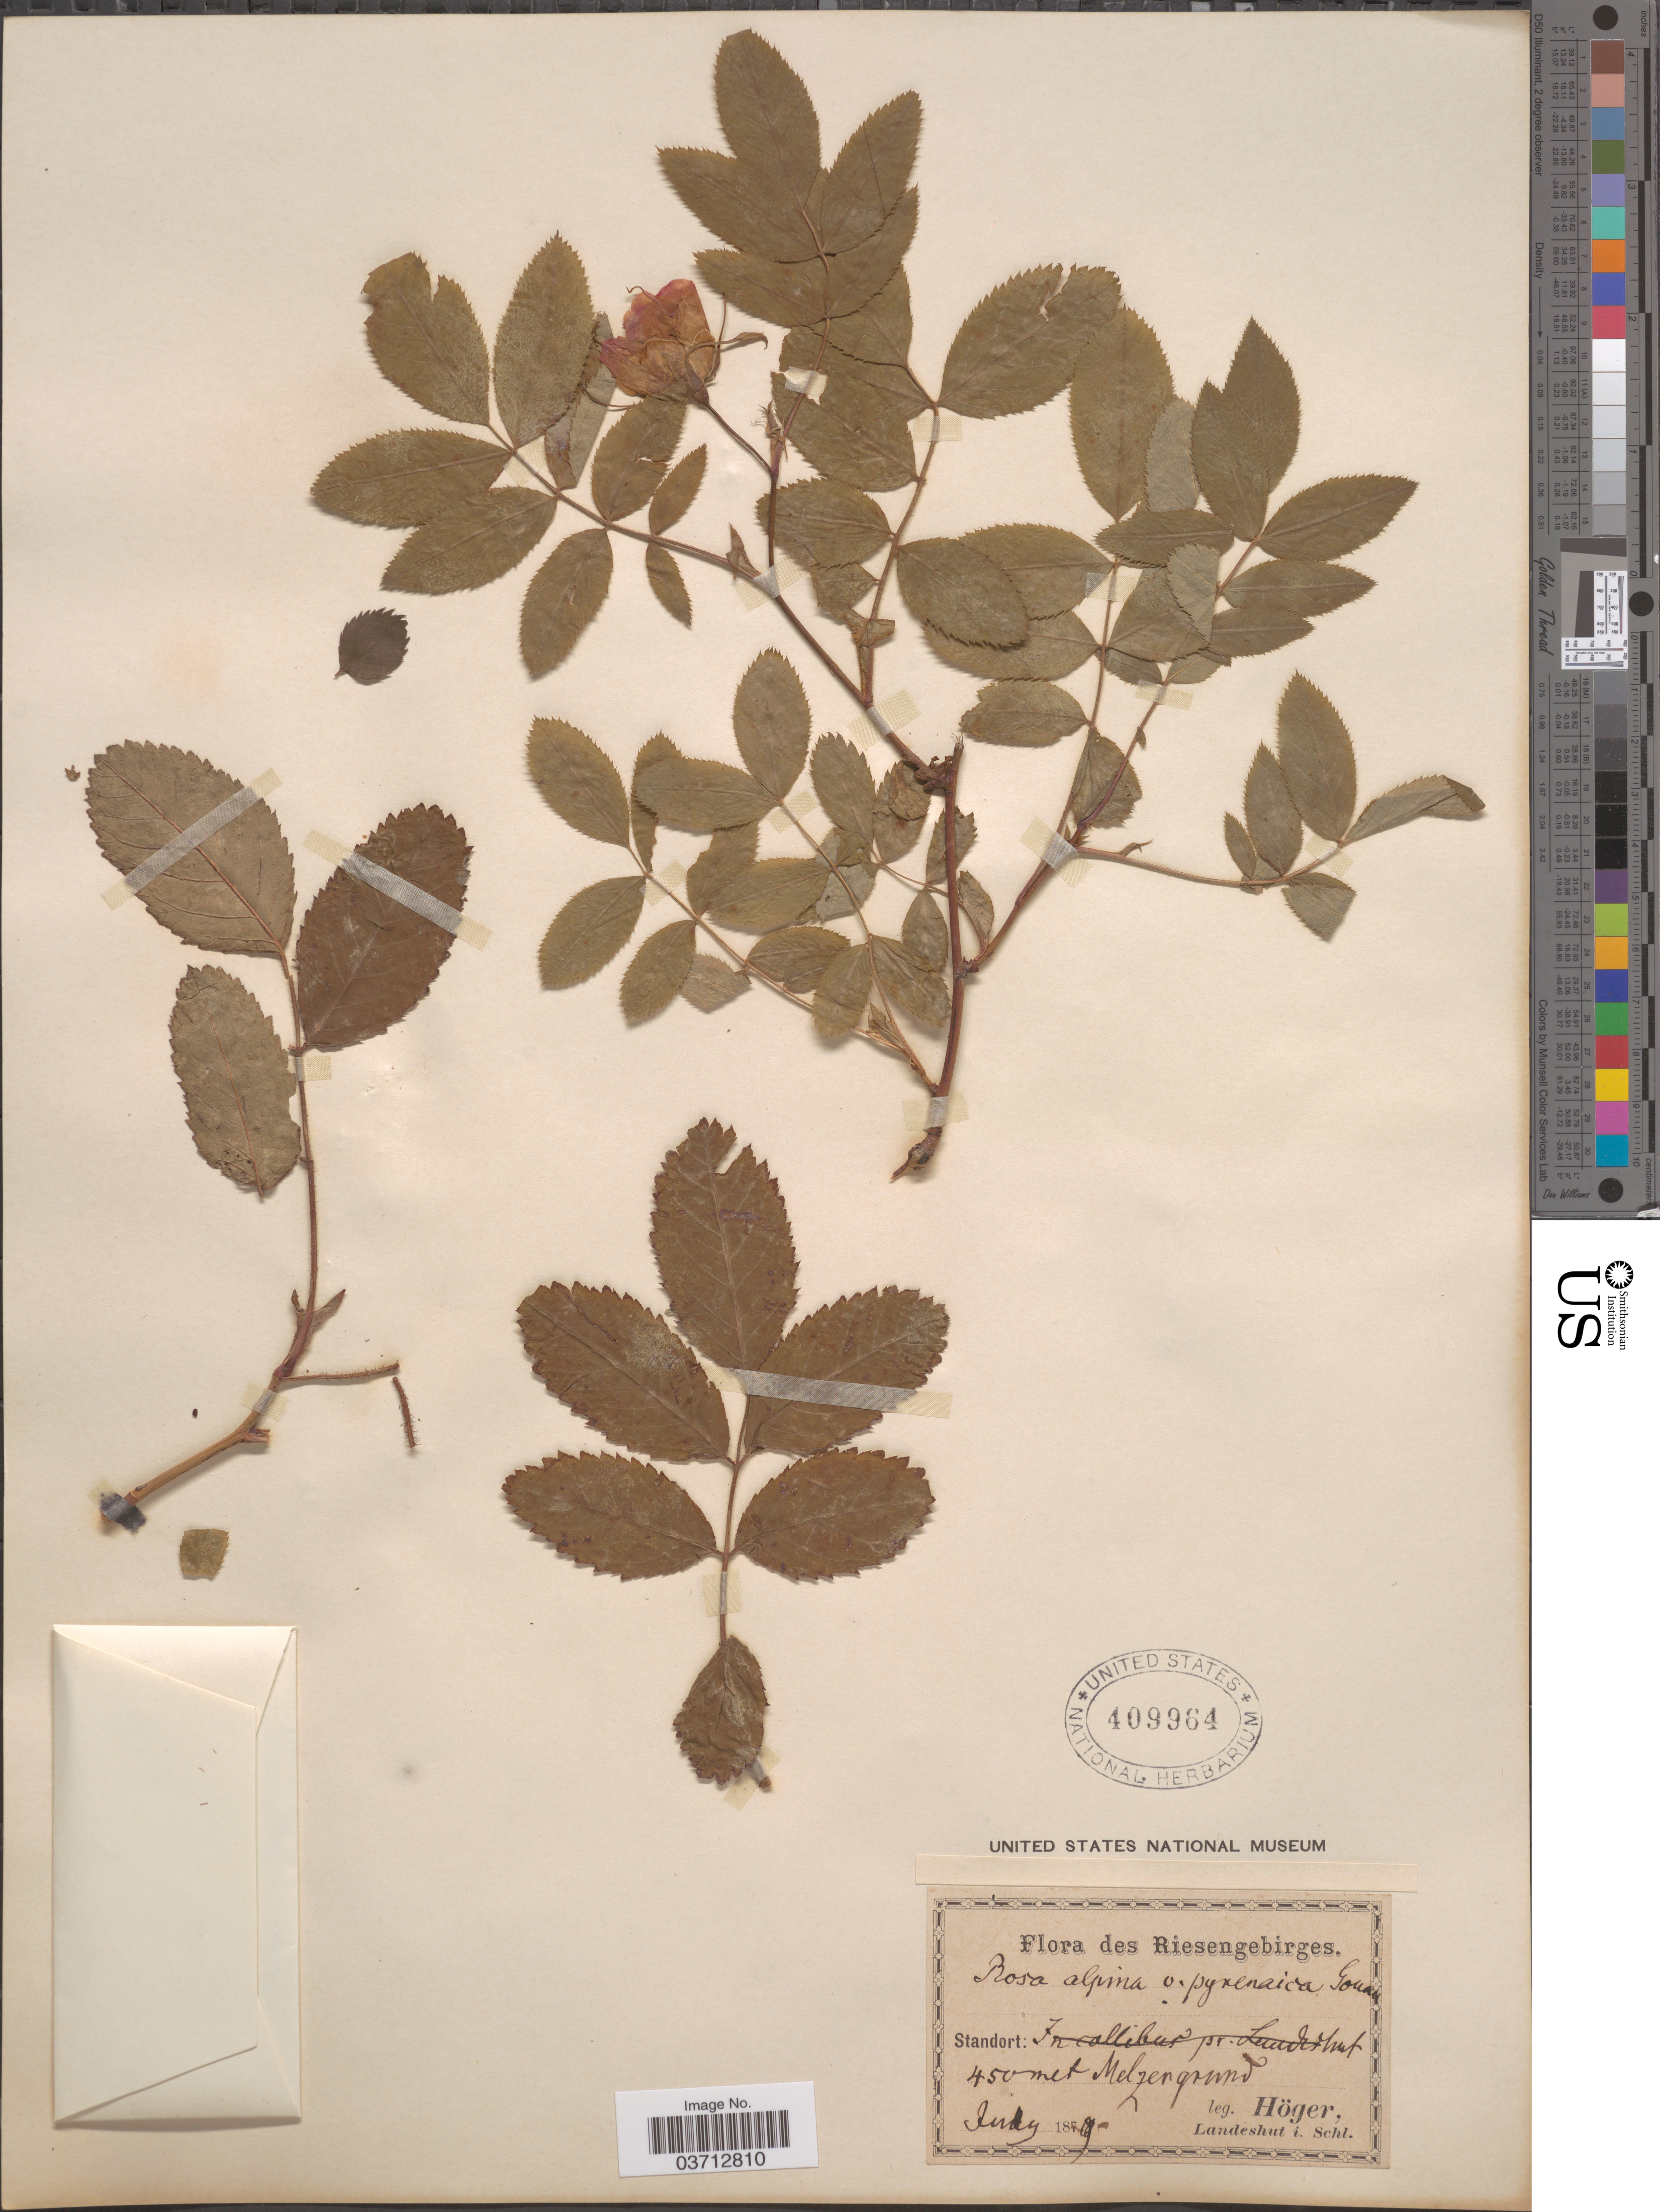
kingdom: Plantae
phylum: Tracheophyta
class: Magnoliopsida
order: Rosales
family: Rosaceae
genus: Rosa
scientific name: Rosa alpina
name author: L.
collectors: Höger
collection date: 1879-07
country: Poland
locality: Riesengebirges. Melzergrund.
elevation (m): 450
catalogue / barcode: US 409964